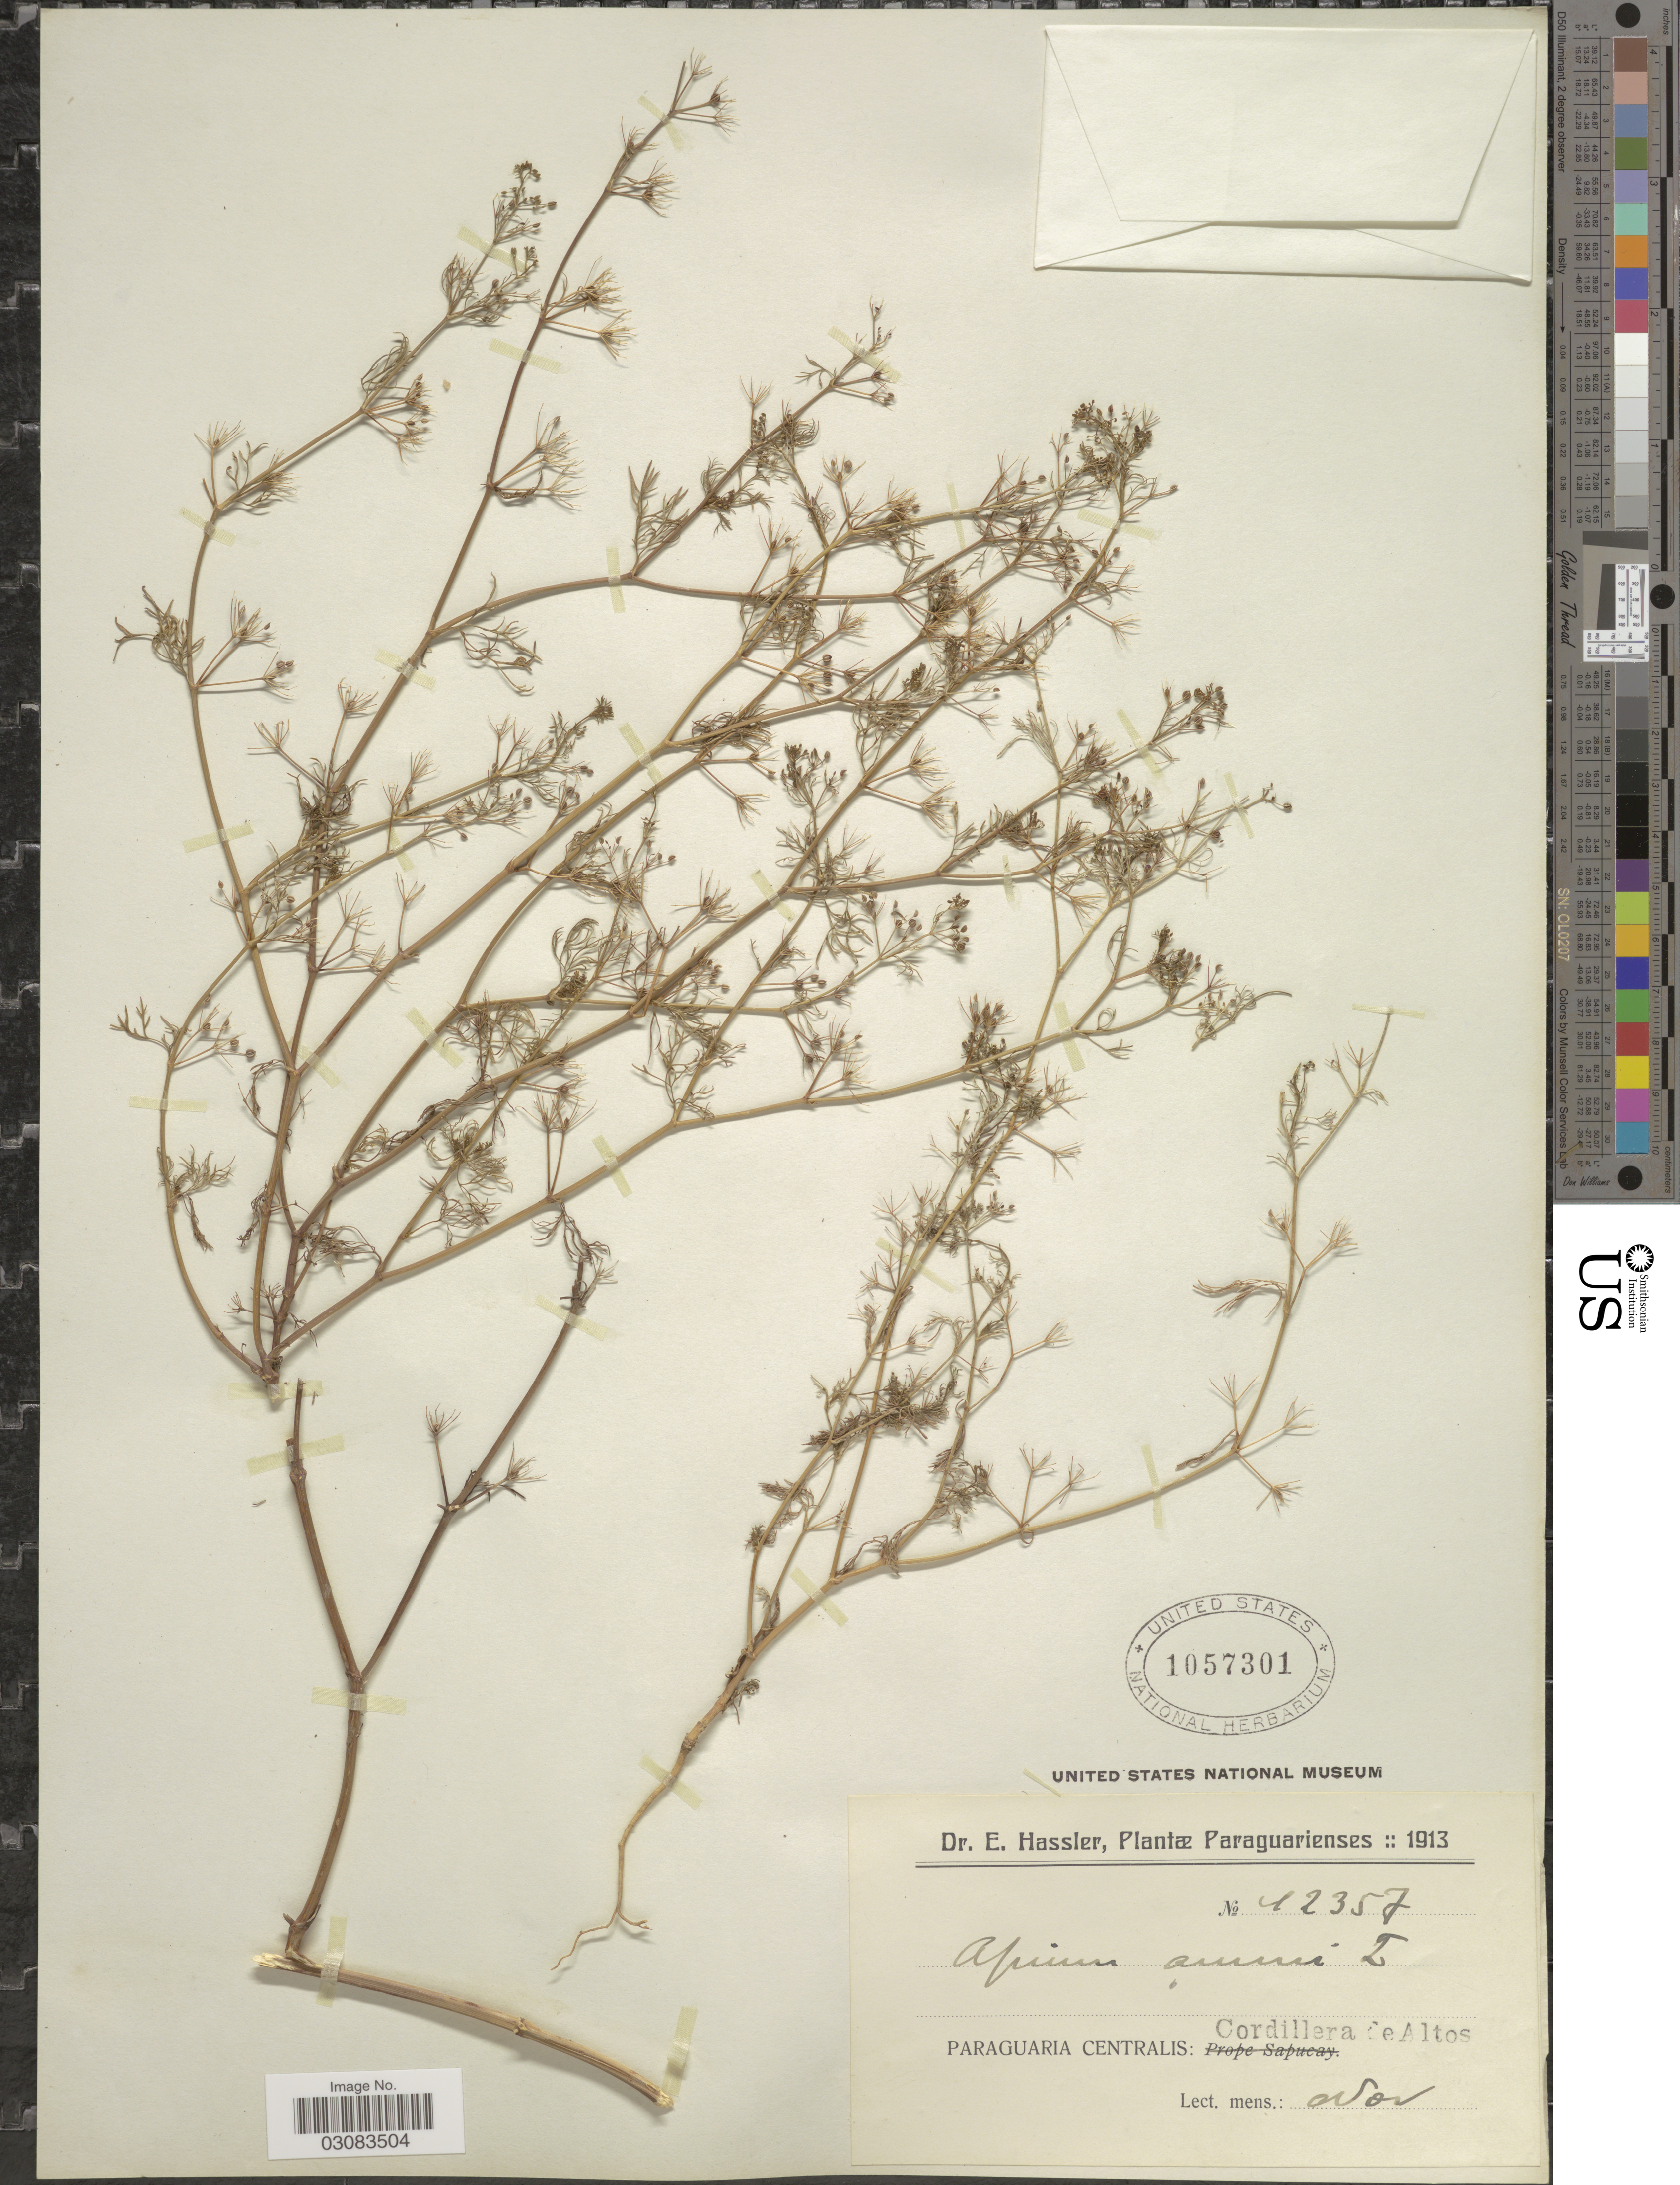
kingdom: Plantae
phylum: Tracheophyta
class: Magnoliopsida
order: Apiales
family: Apiaceae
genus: Cyclospermum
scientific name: Cyclospermum leptophyllum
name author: (Pers.) Sprague ex Britton & P. Wilson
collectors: E. Hassler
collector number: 12357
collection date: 1913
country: Paraguay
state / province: Central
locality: Paraguaria Centralis: Cordillera de Altos.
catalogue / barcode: US 1057301